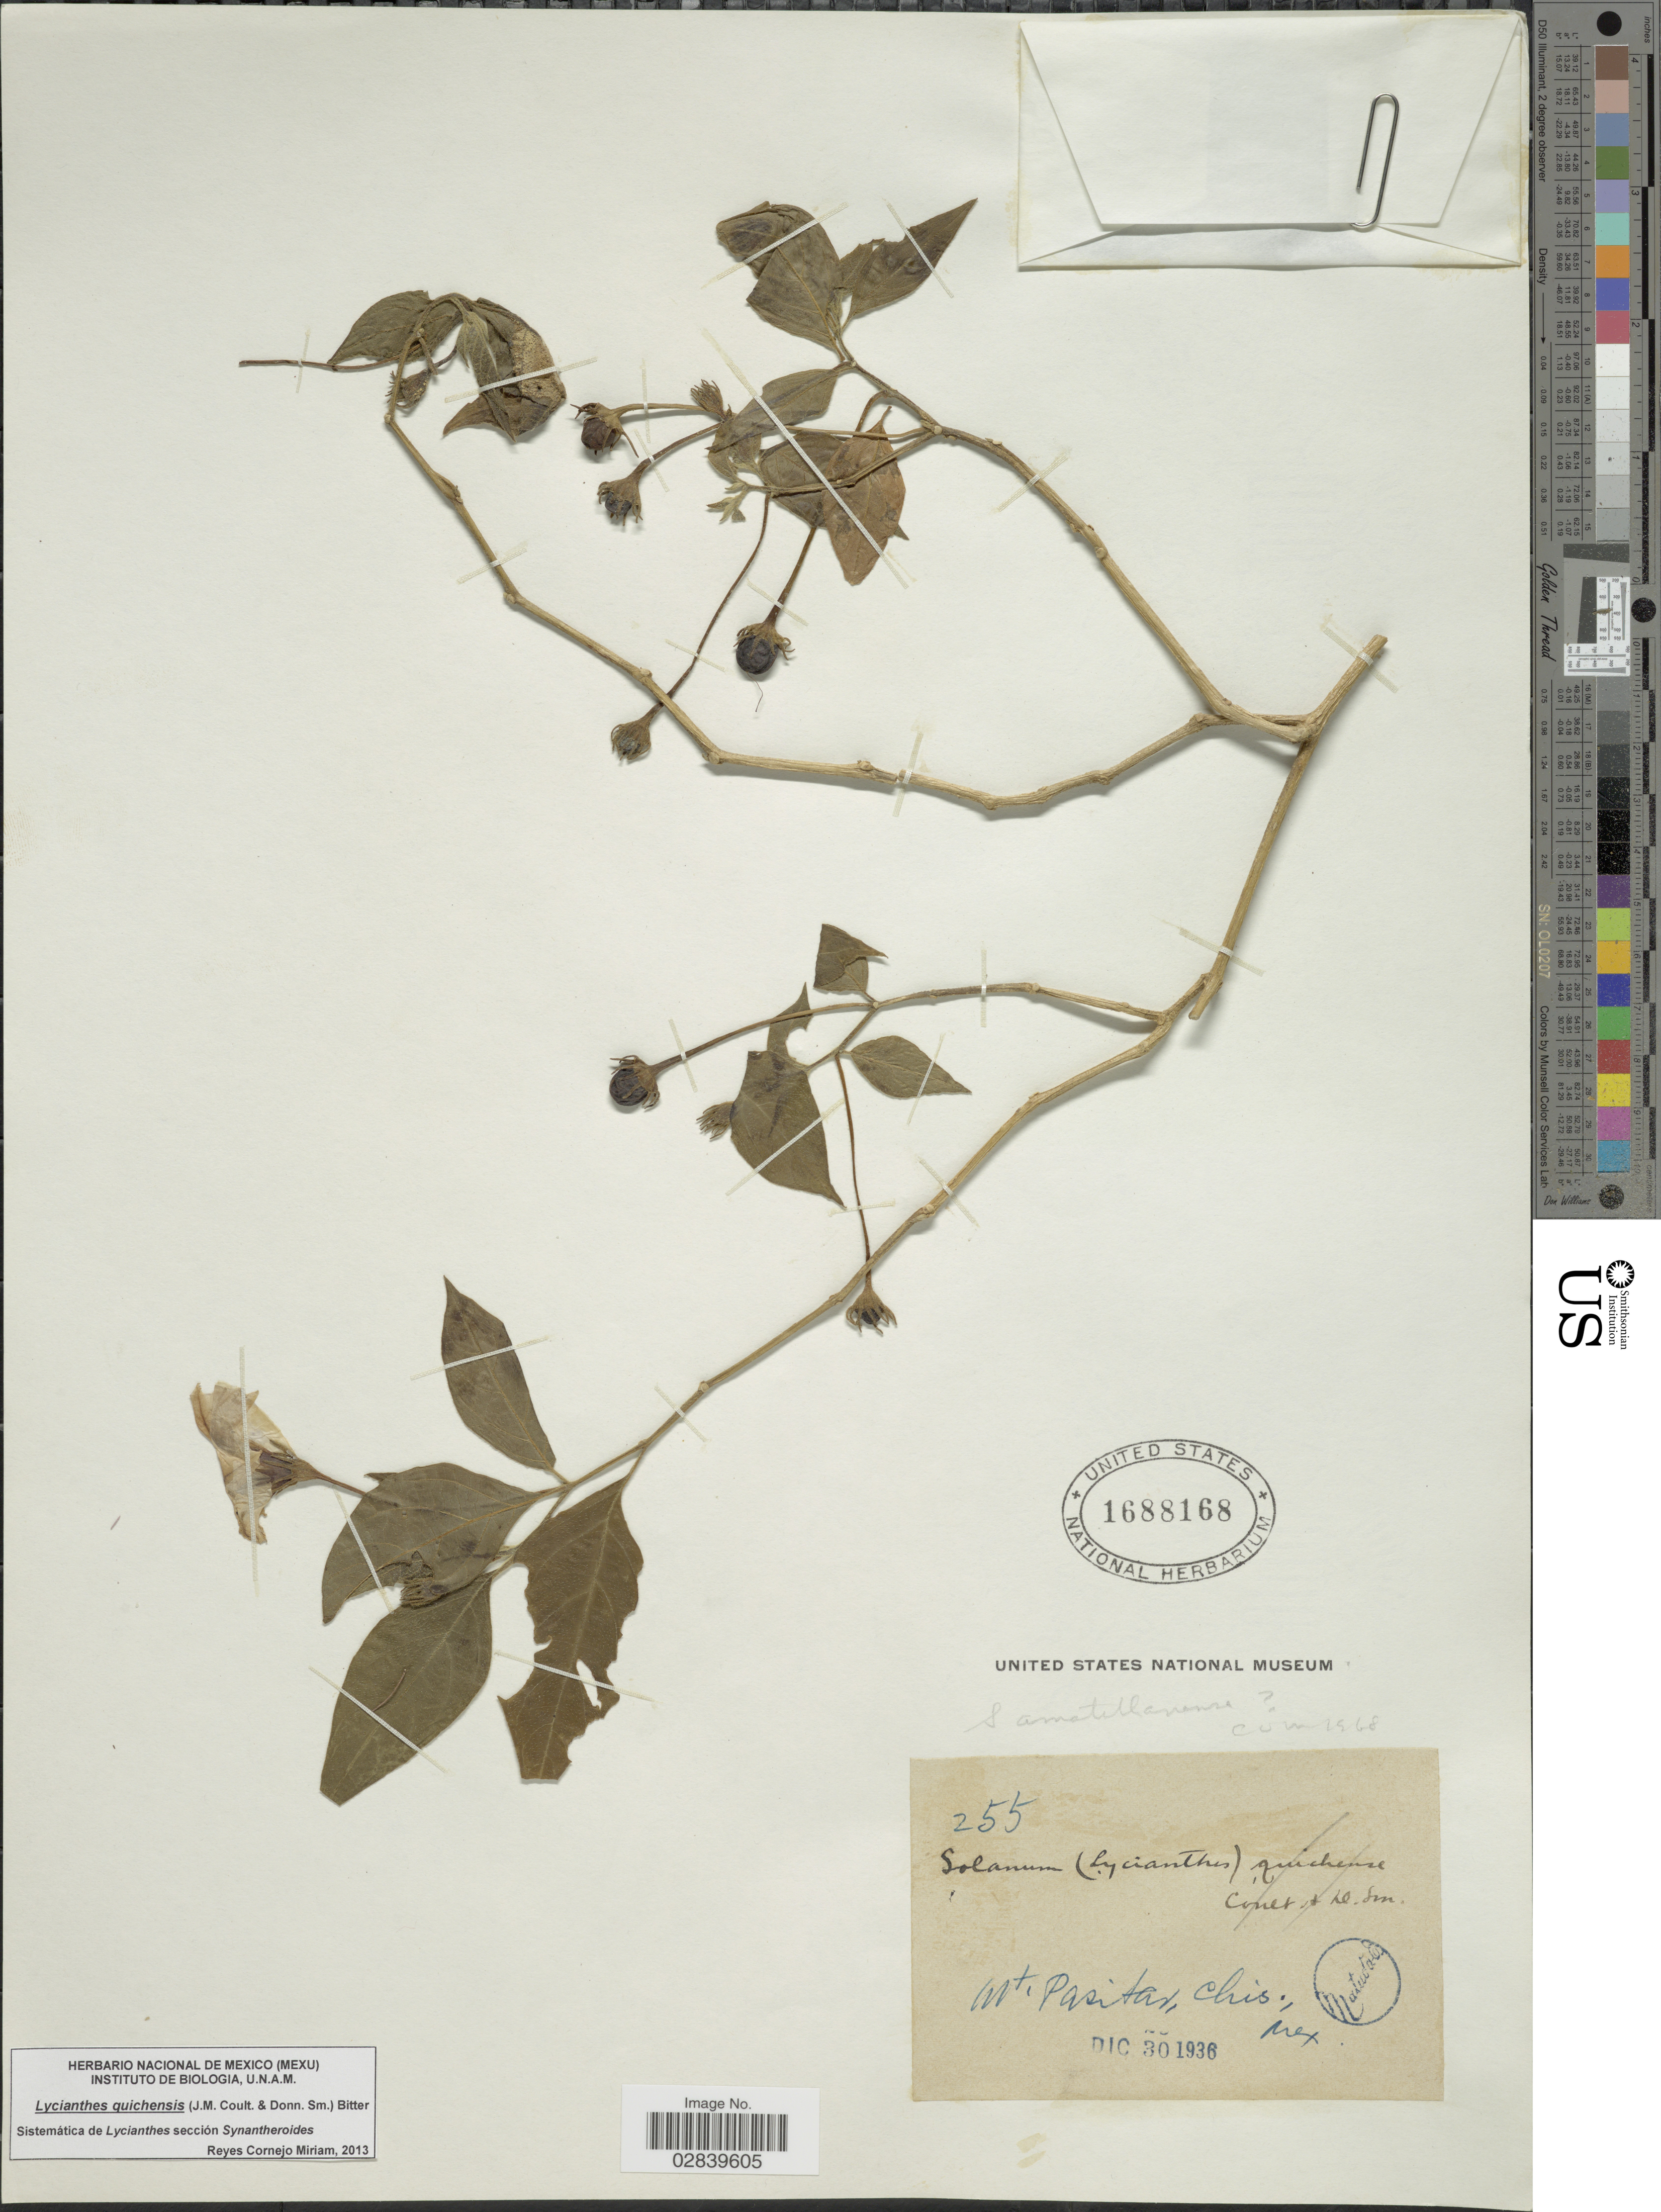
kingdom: Plantae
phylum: Tracheophyta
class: Magnoliopsida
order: Solanales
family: Solanaceae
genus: Lycianthes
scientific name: Lycianthes quichensis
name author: (J.M. Coult. & Donn. Sm.) Bitter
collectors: E. Matuda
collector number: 255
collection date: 1936-12-30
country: Mexico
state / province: Chiapas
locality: Mt. Pasitar, Chis.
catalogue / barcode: US 1688168